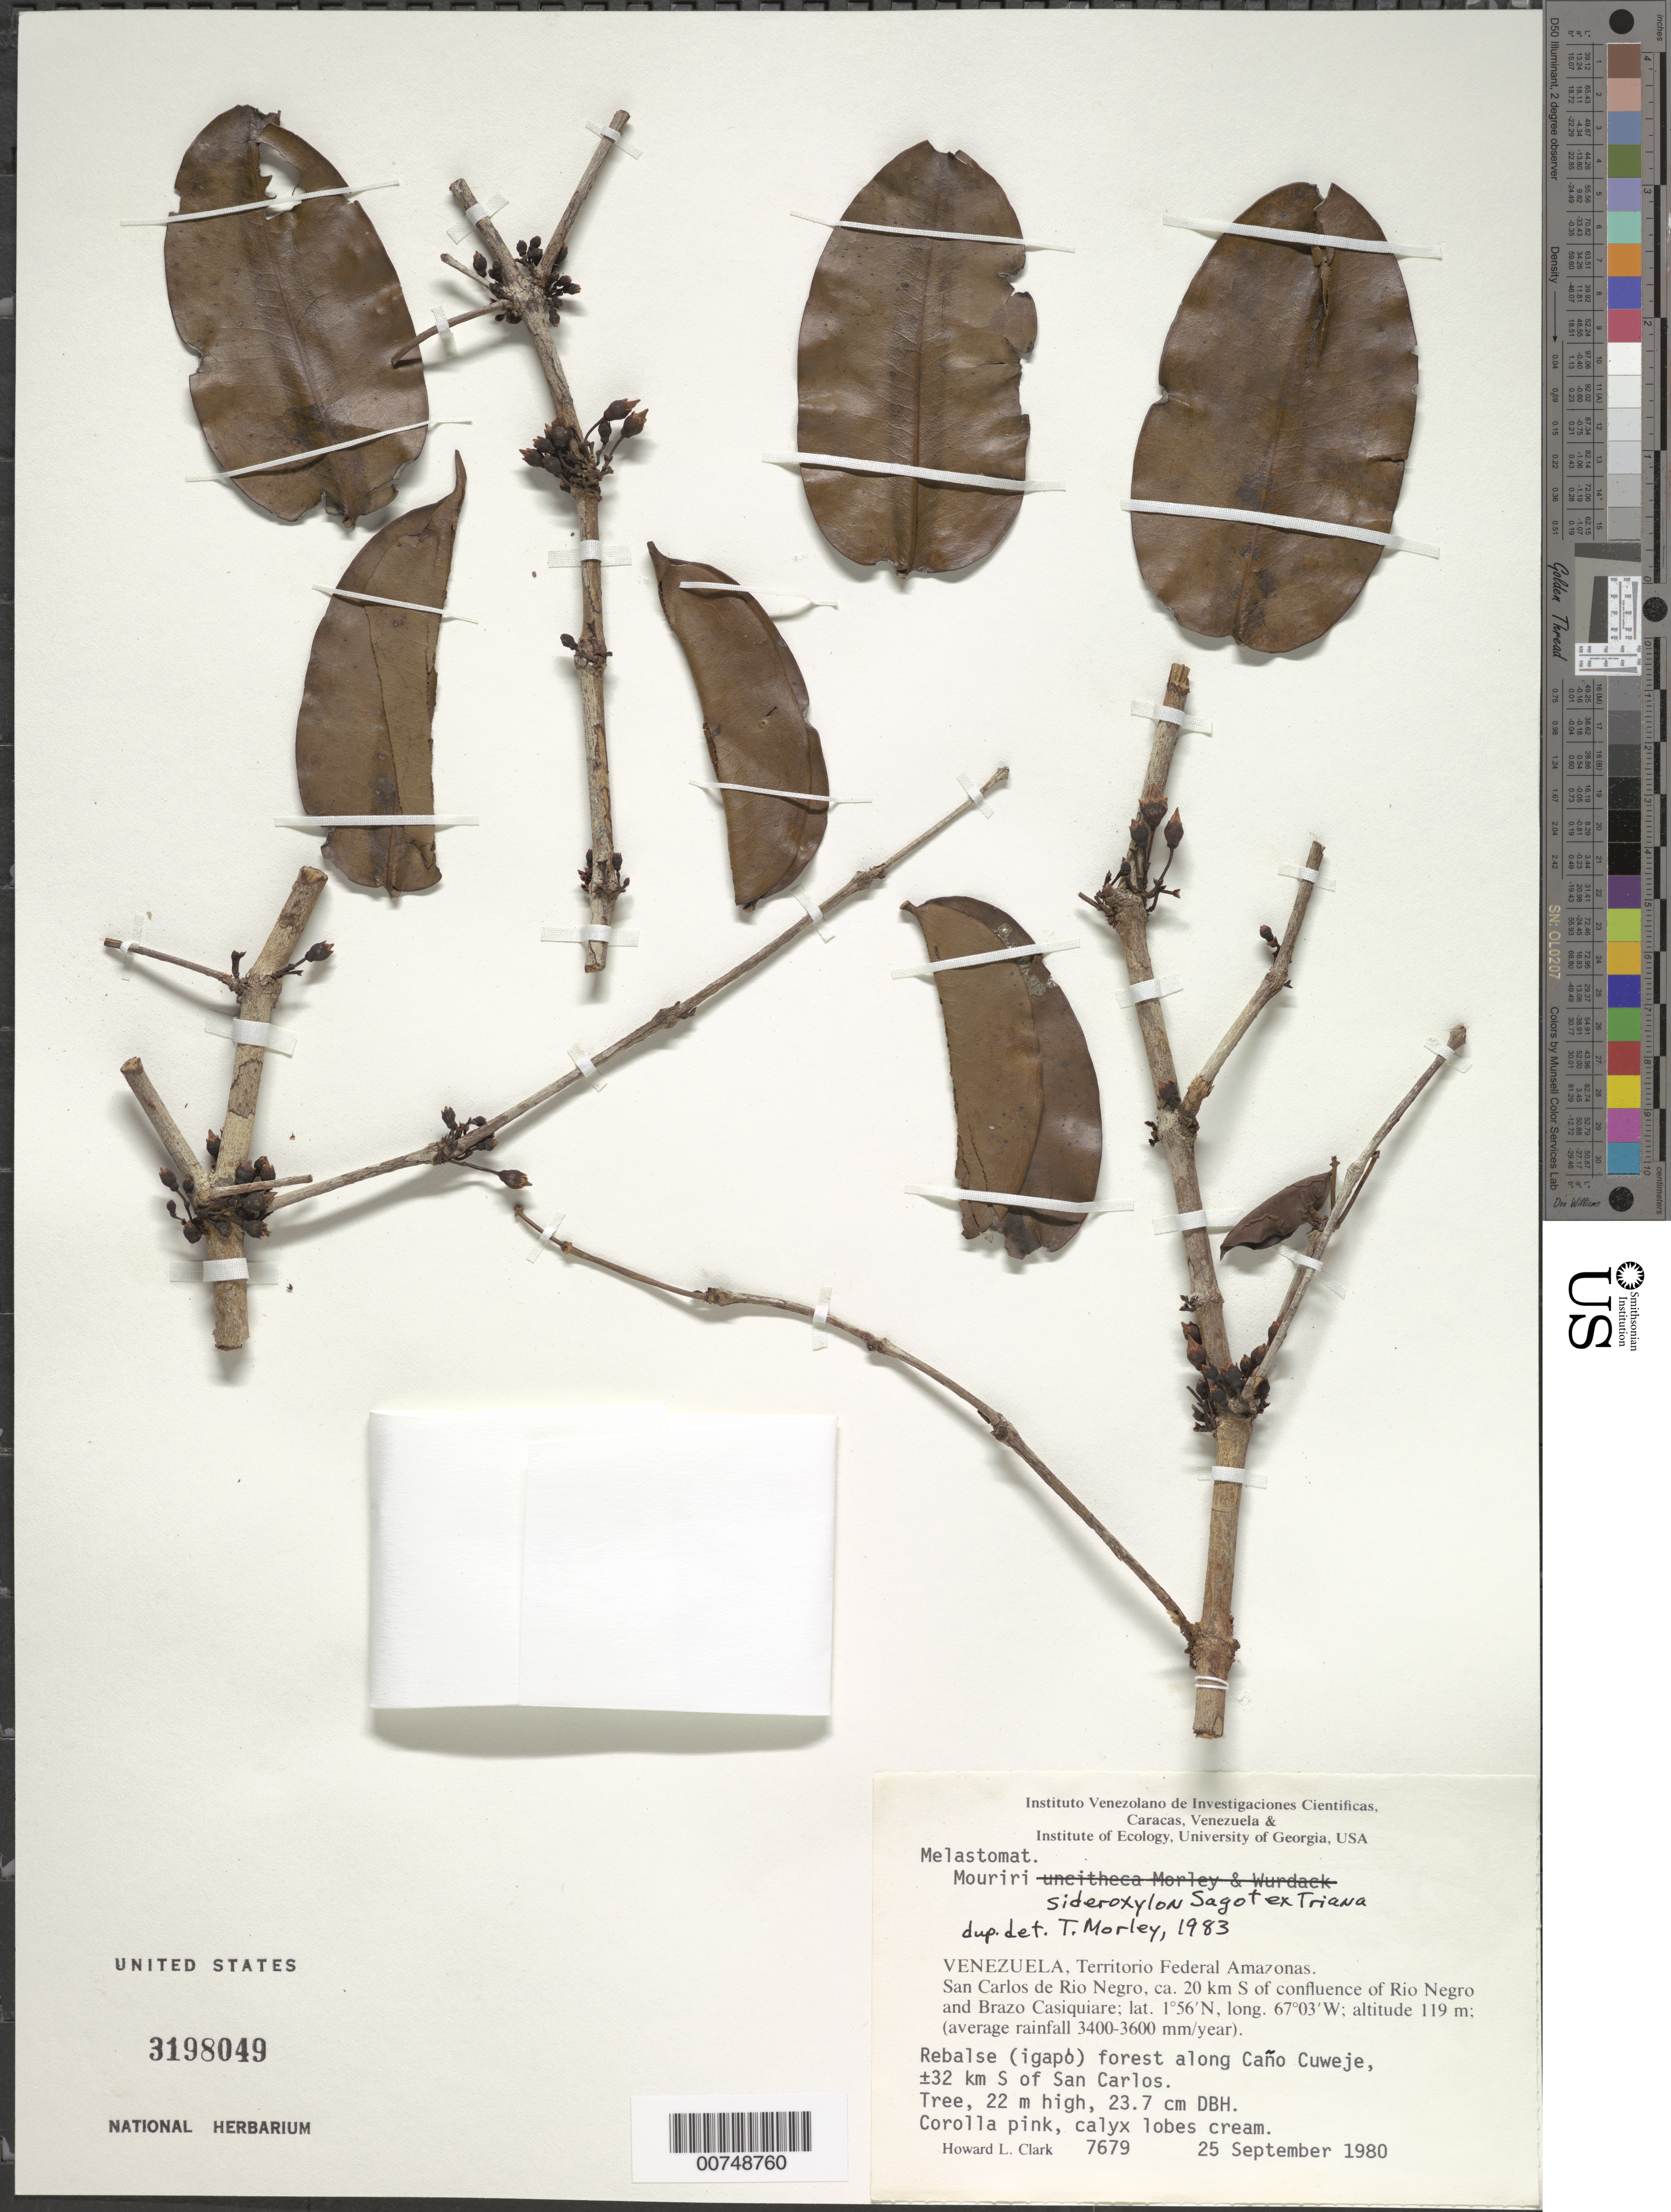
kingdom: Plantae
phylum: Tracheophyta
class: Magnoliopsida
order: Myrtales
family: Melastomataceae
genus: Mouriri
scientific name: Mouriri sideroxylon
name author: Sagot ex Triana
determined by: Morley, T.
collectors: H. L. Clark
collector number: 7679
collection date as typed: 25-Sep-80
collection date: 1980-09-25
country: Venezuela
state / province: Amazonas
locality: San Carlos de Río Negro, ca. 20 km S of confluence of Río Negro and Brazo Casiquiare, along Caño Cuwje, ±32 km S of San Carlos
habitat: Average rainfall 3400-3600 mm/year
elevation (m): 119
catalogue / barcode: US 3198049